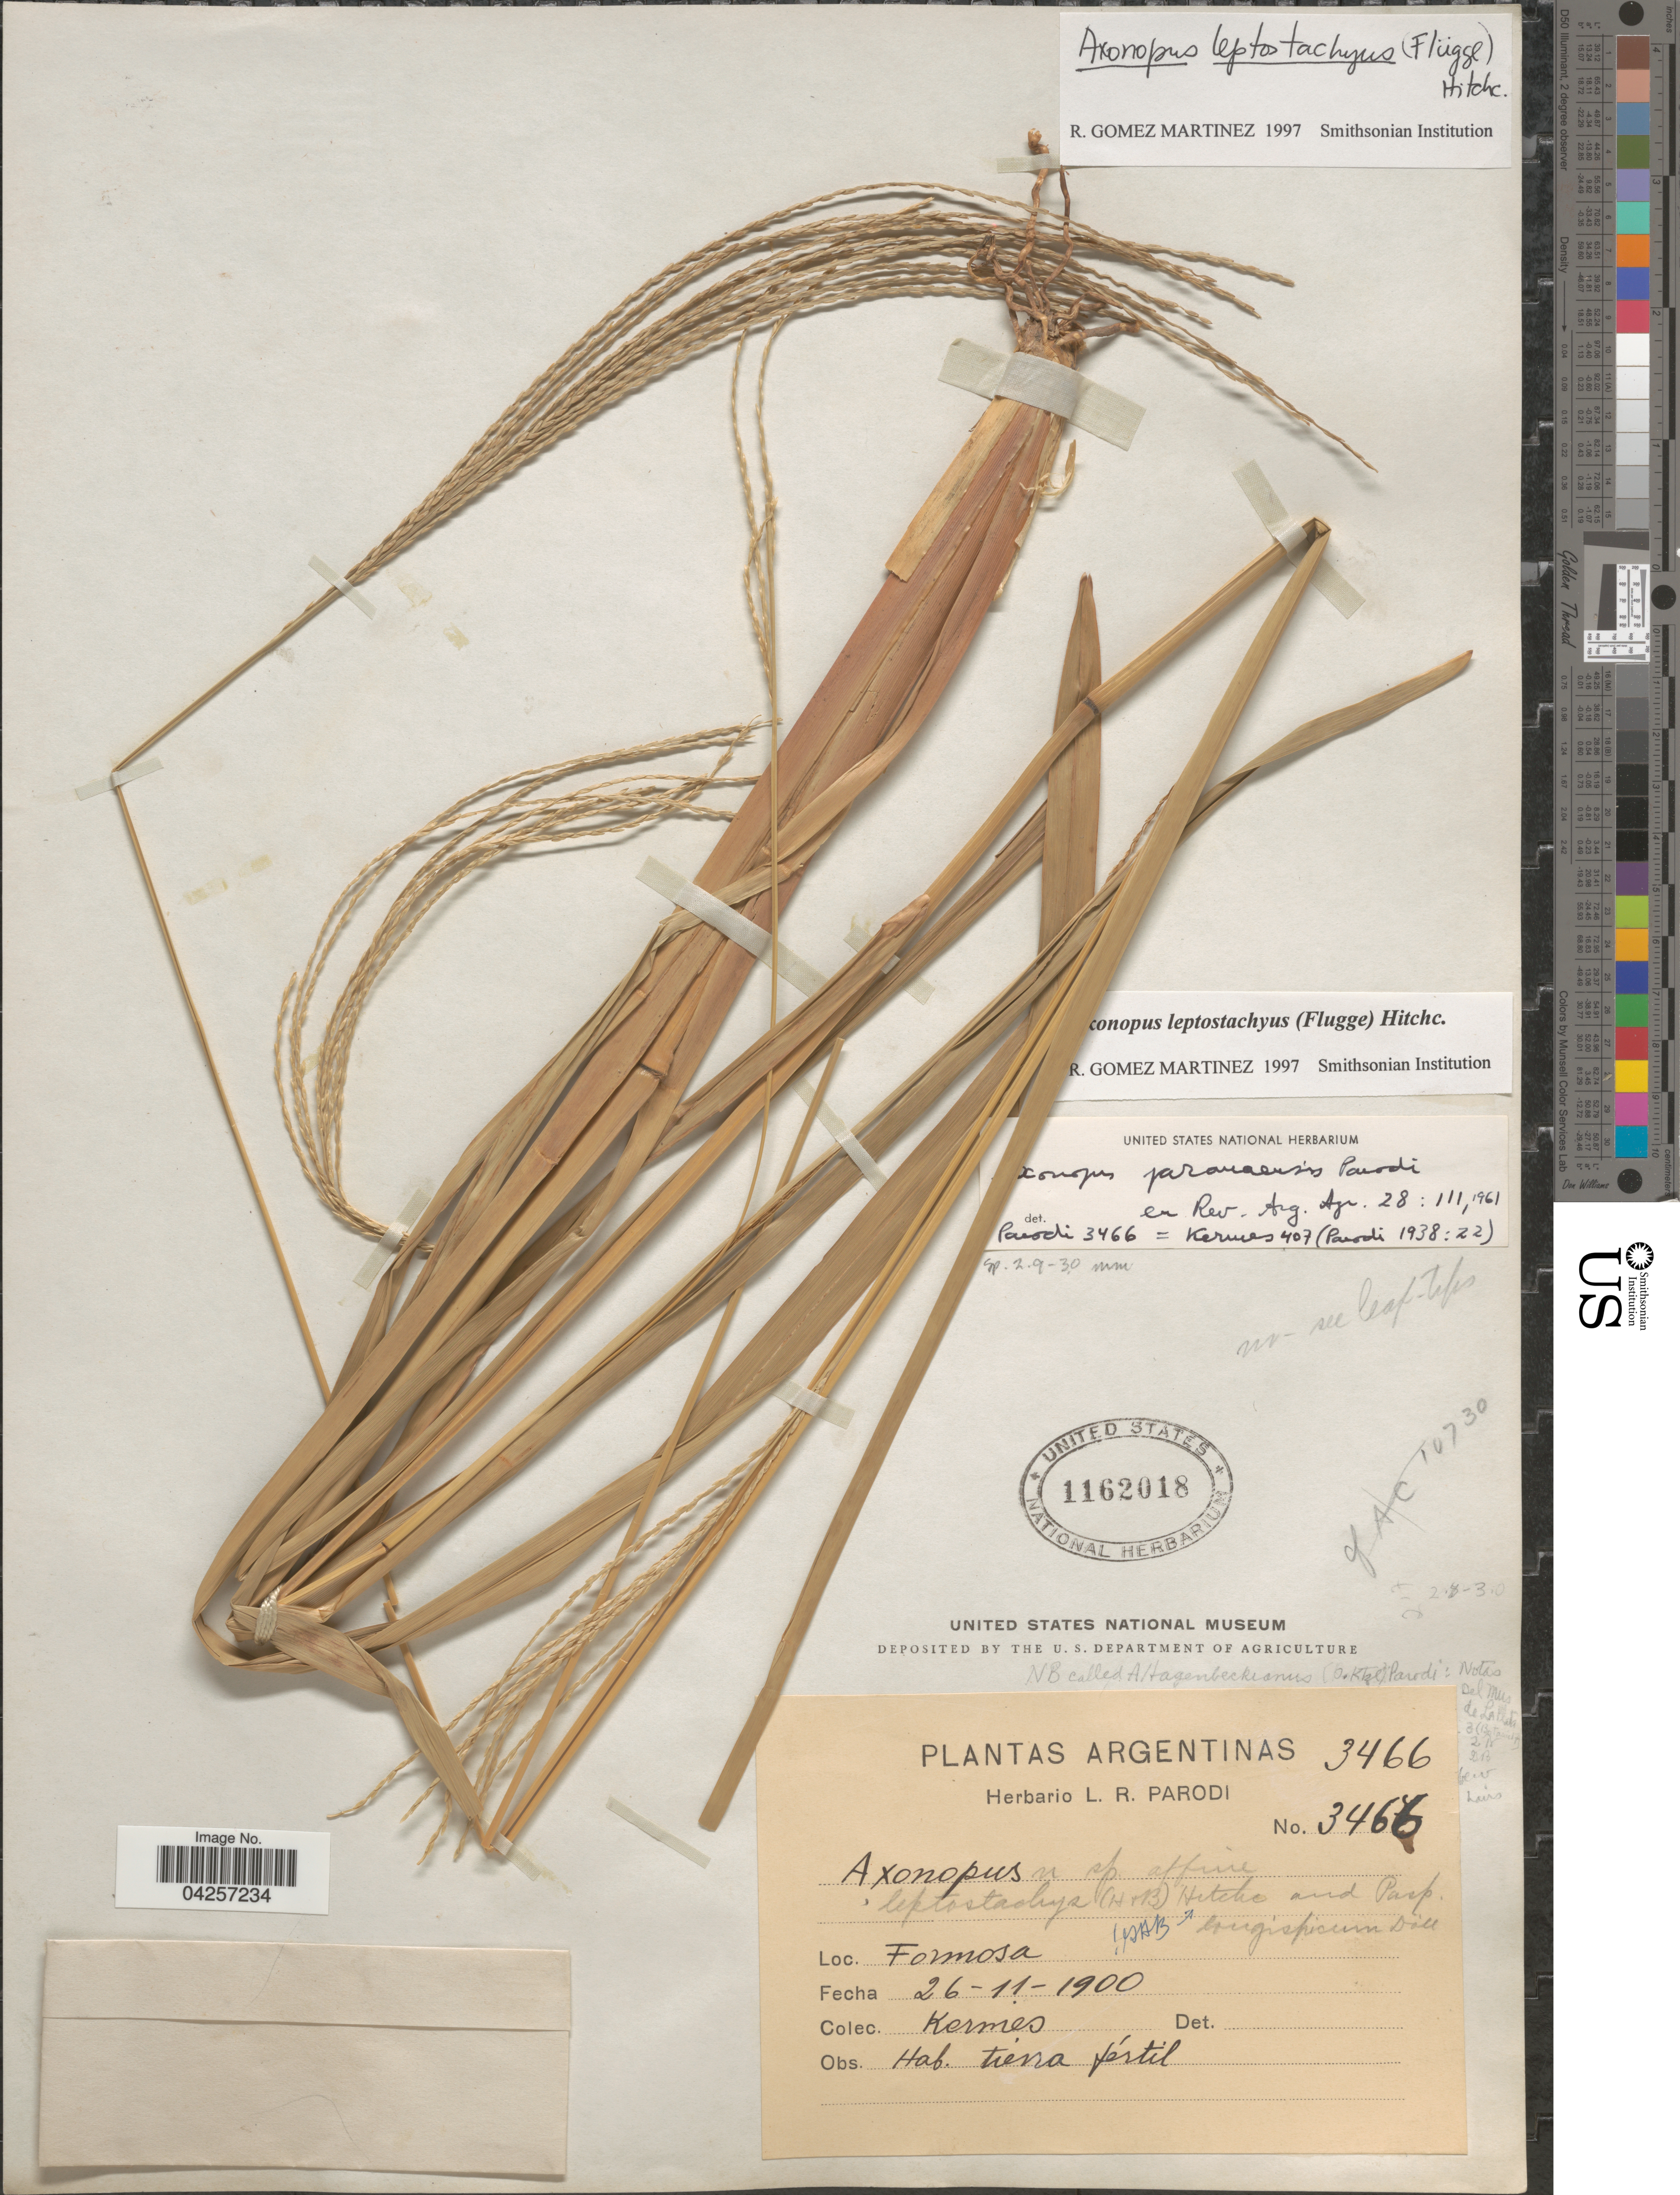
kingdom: Plantae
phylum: Tracheophyta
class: Liliopsida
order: Poales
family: Poaceae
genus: Axonopus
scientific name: Axonopus leptostachyus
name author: (Flüggé) Hitchc.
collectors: Kermes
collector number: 3466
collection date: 1900-11-26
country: Argentina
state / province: Formosa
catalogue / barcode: US 1162018